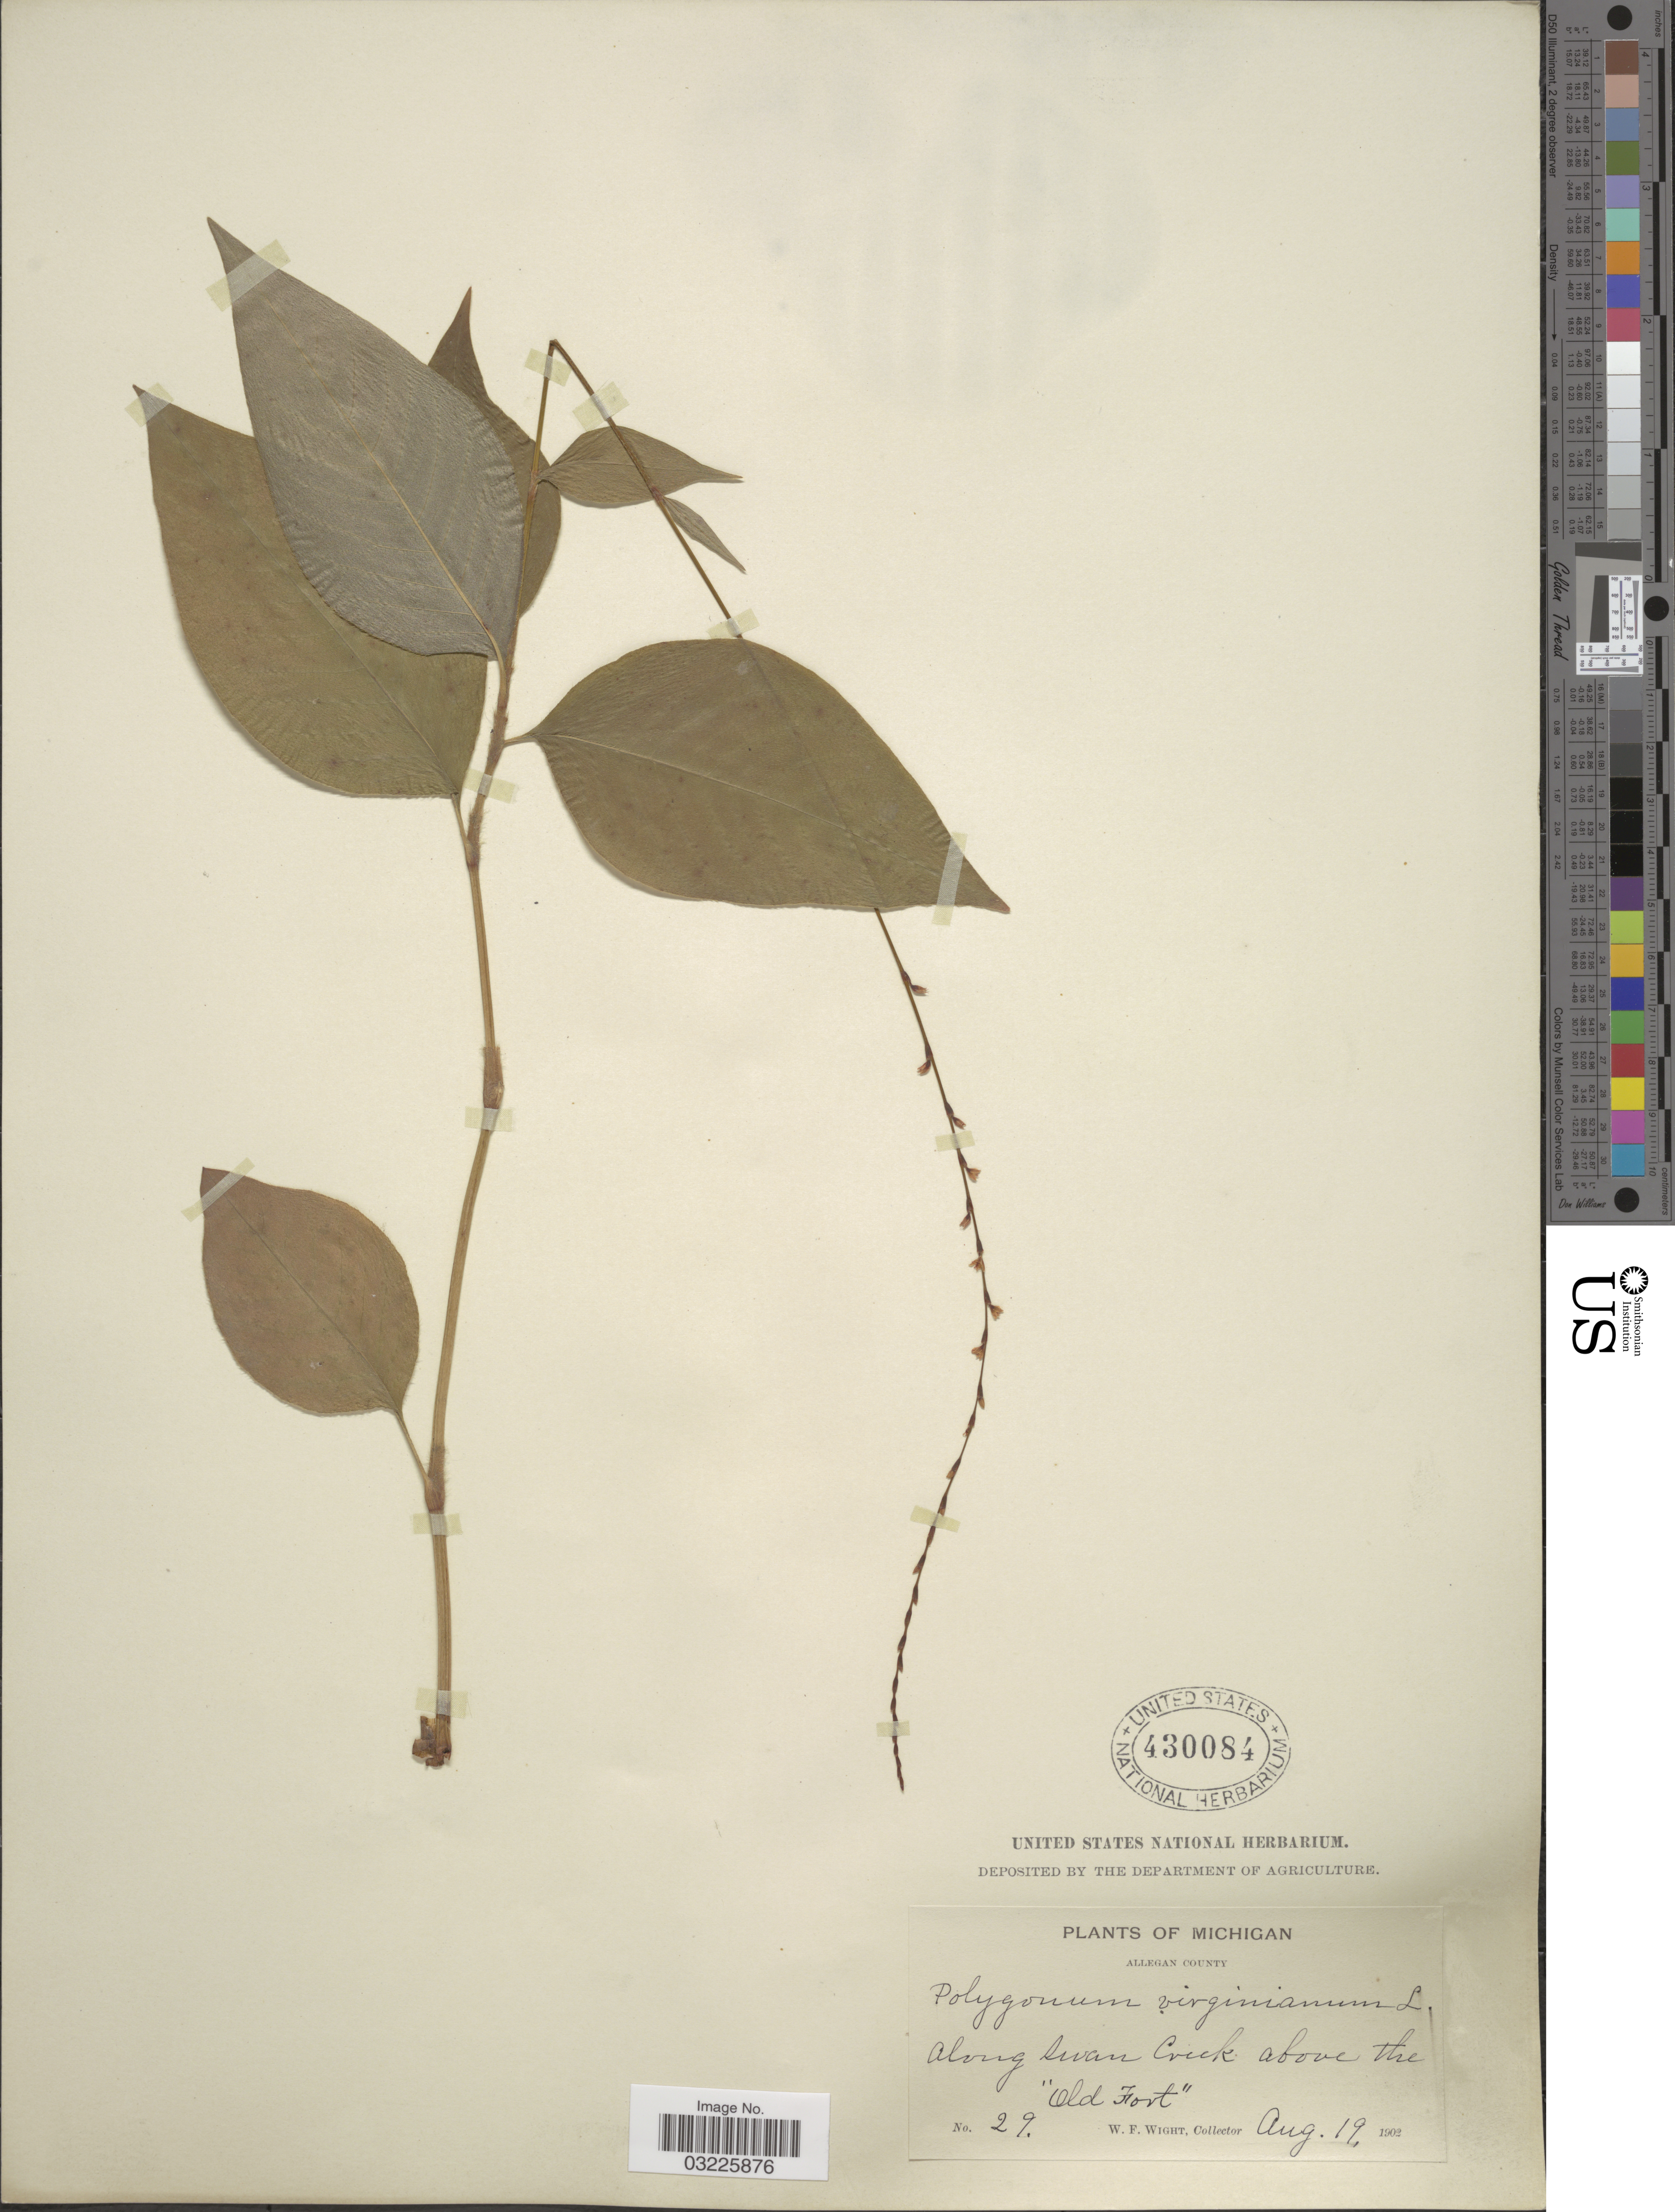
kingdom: Plantae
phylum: Tracheophyta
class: Magnoliopsida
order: Caryophyllales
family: Polygonaceae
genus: Persicaria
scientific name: Persicaria virginiana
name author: (L.) Gaertn.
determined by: Atha, D. E.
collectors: W. Wight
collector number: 29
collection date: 1902-08-19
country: United States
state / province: Michigan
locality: Allegan County. Along Swan Creek above the "Old Fort".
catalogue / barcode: US 430084